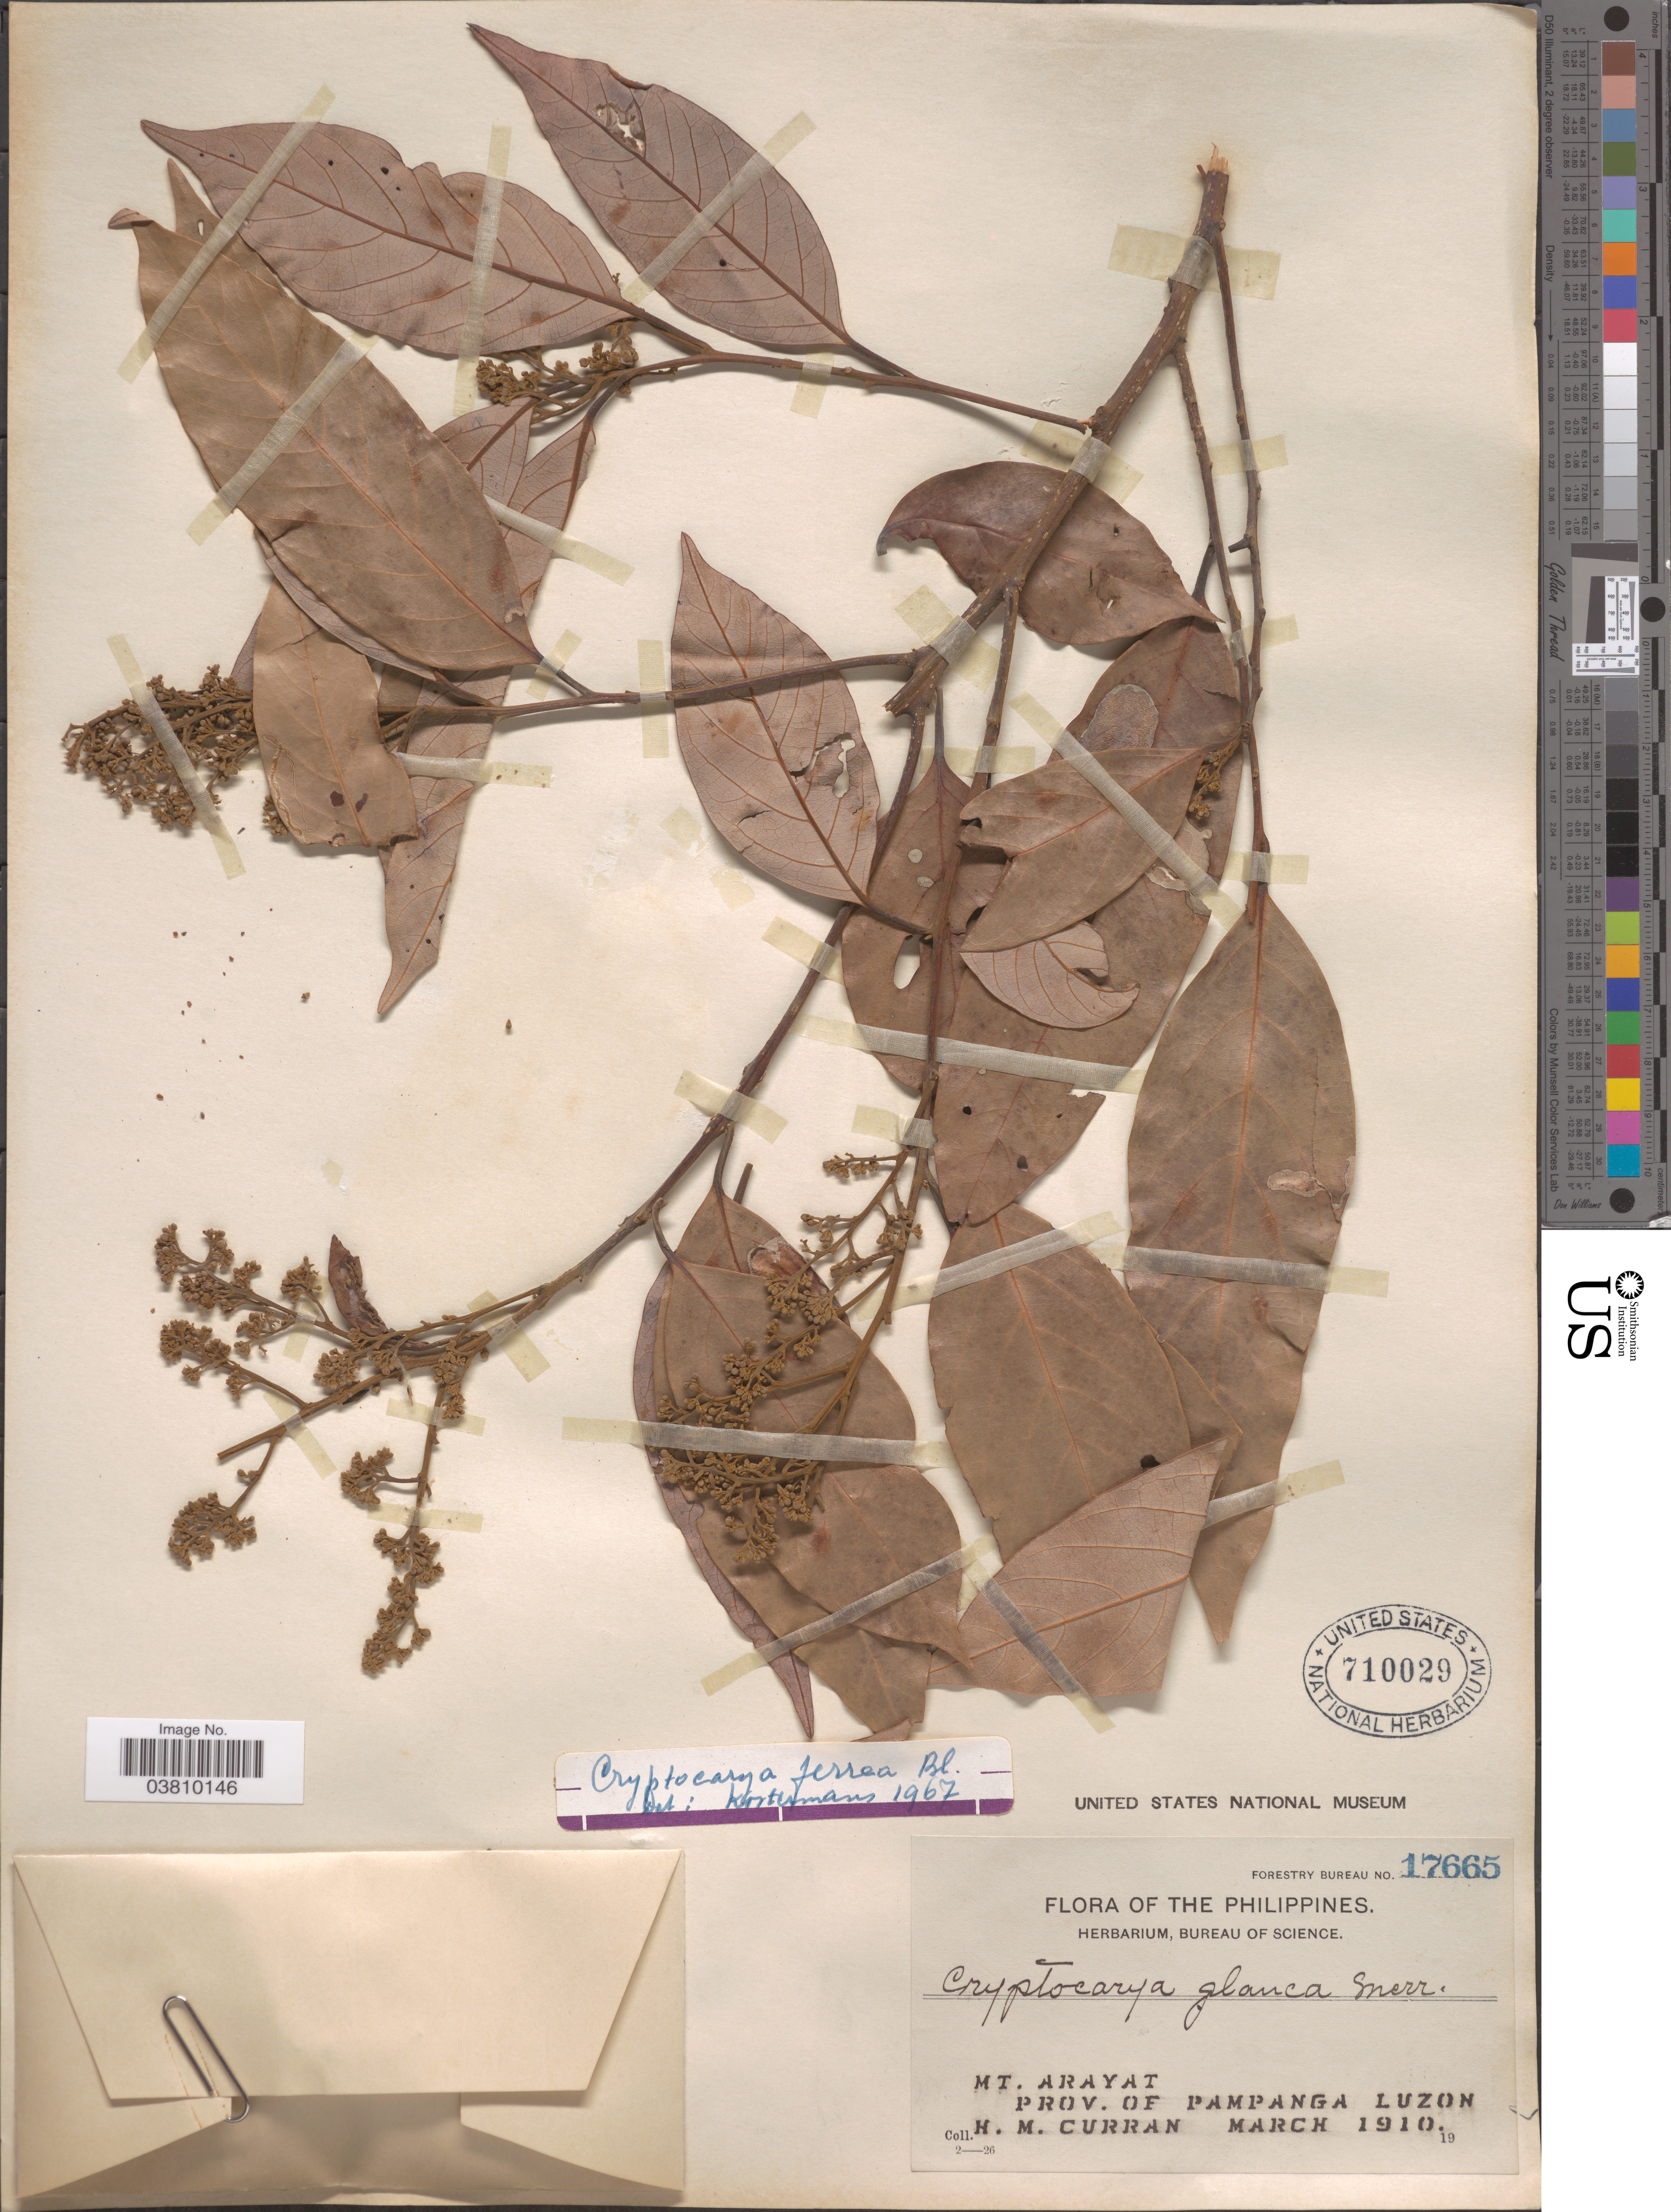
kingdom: Plantae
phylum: Tracheophyta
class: Magnoliopsida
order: Laurales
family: Lauraceae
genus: Cryptocarya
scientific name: Cryptocarya ferrea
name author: Blume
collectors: H. M. Curran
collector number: Forestry Bureau 17665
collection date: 1910-03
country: Philippines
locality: Mt. Arayat. Prov. of Pampanga, Luzon.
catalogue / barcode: US 710029